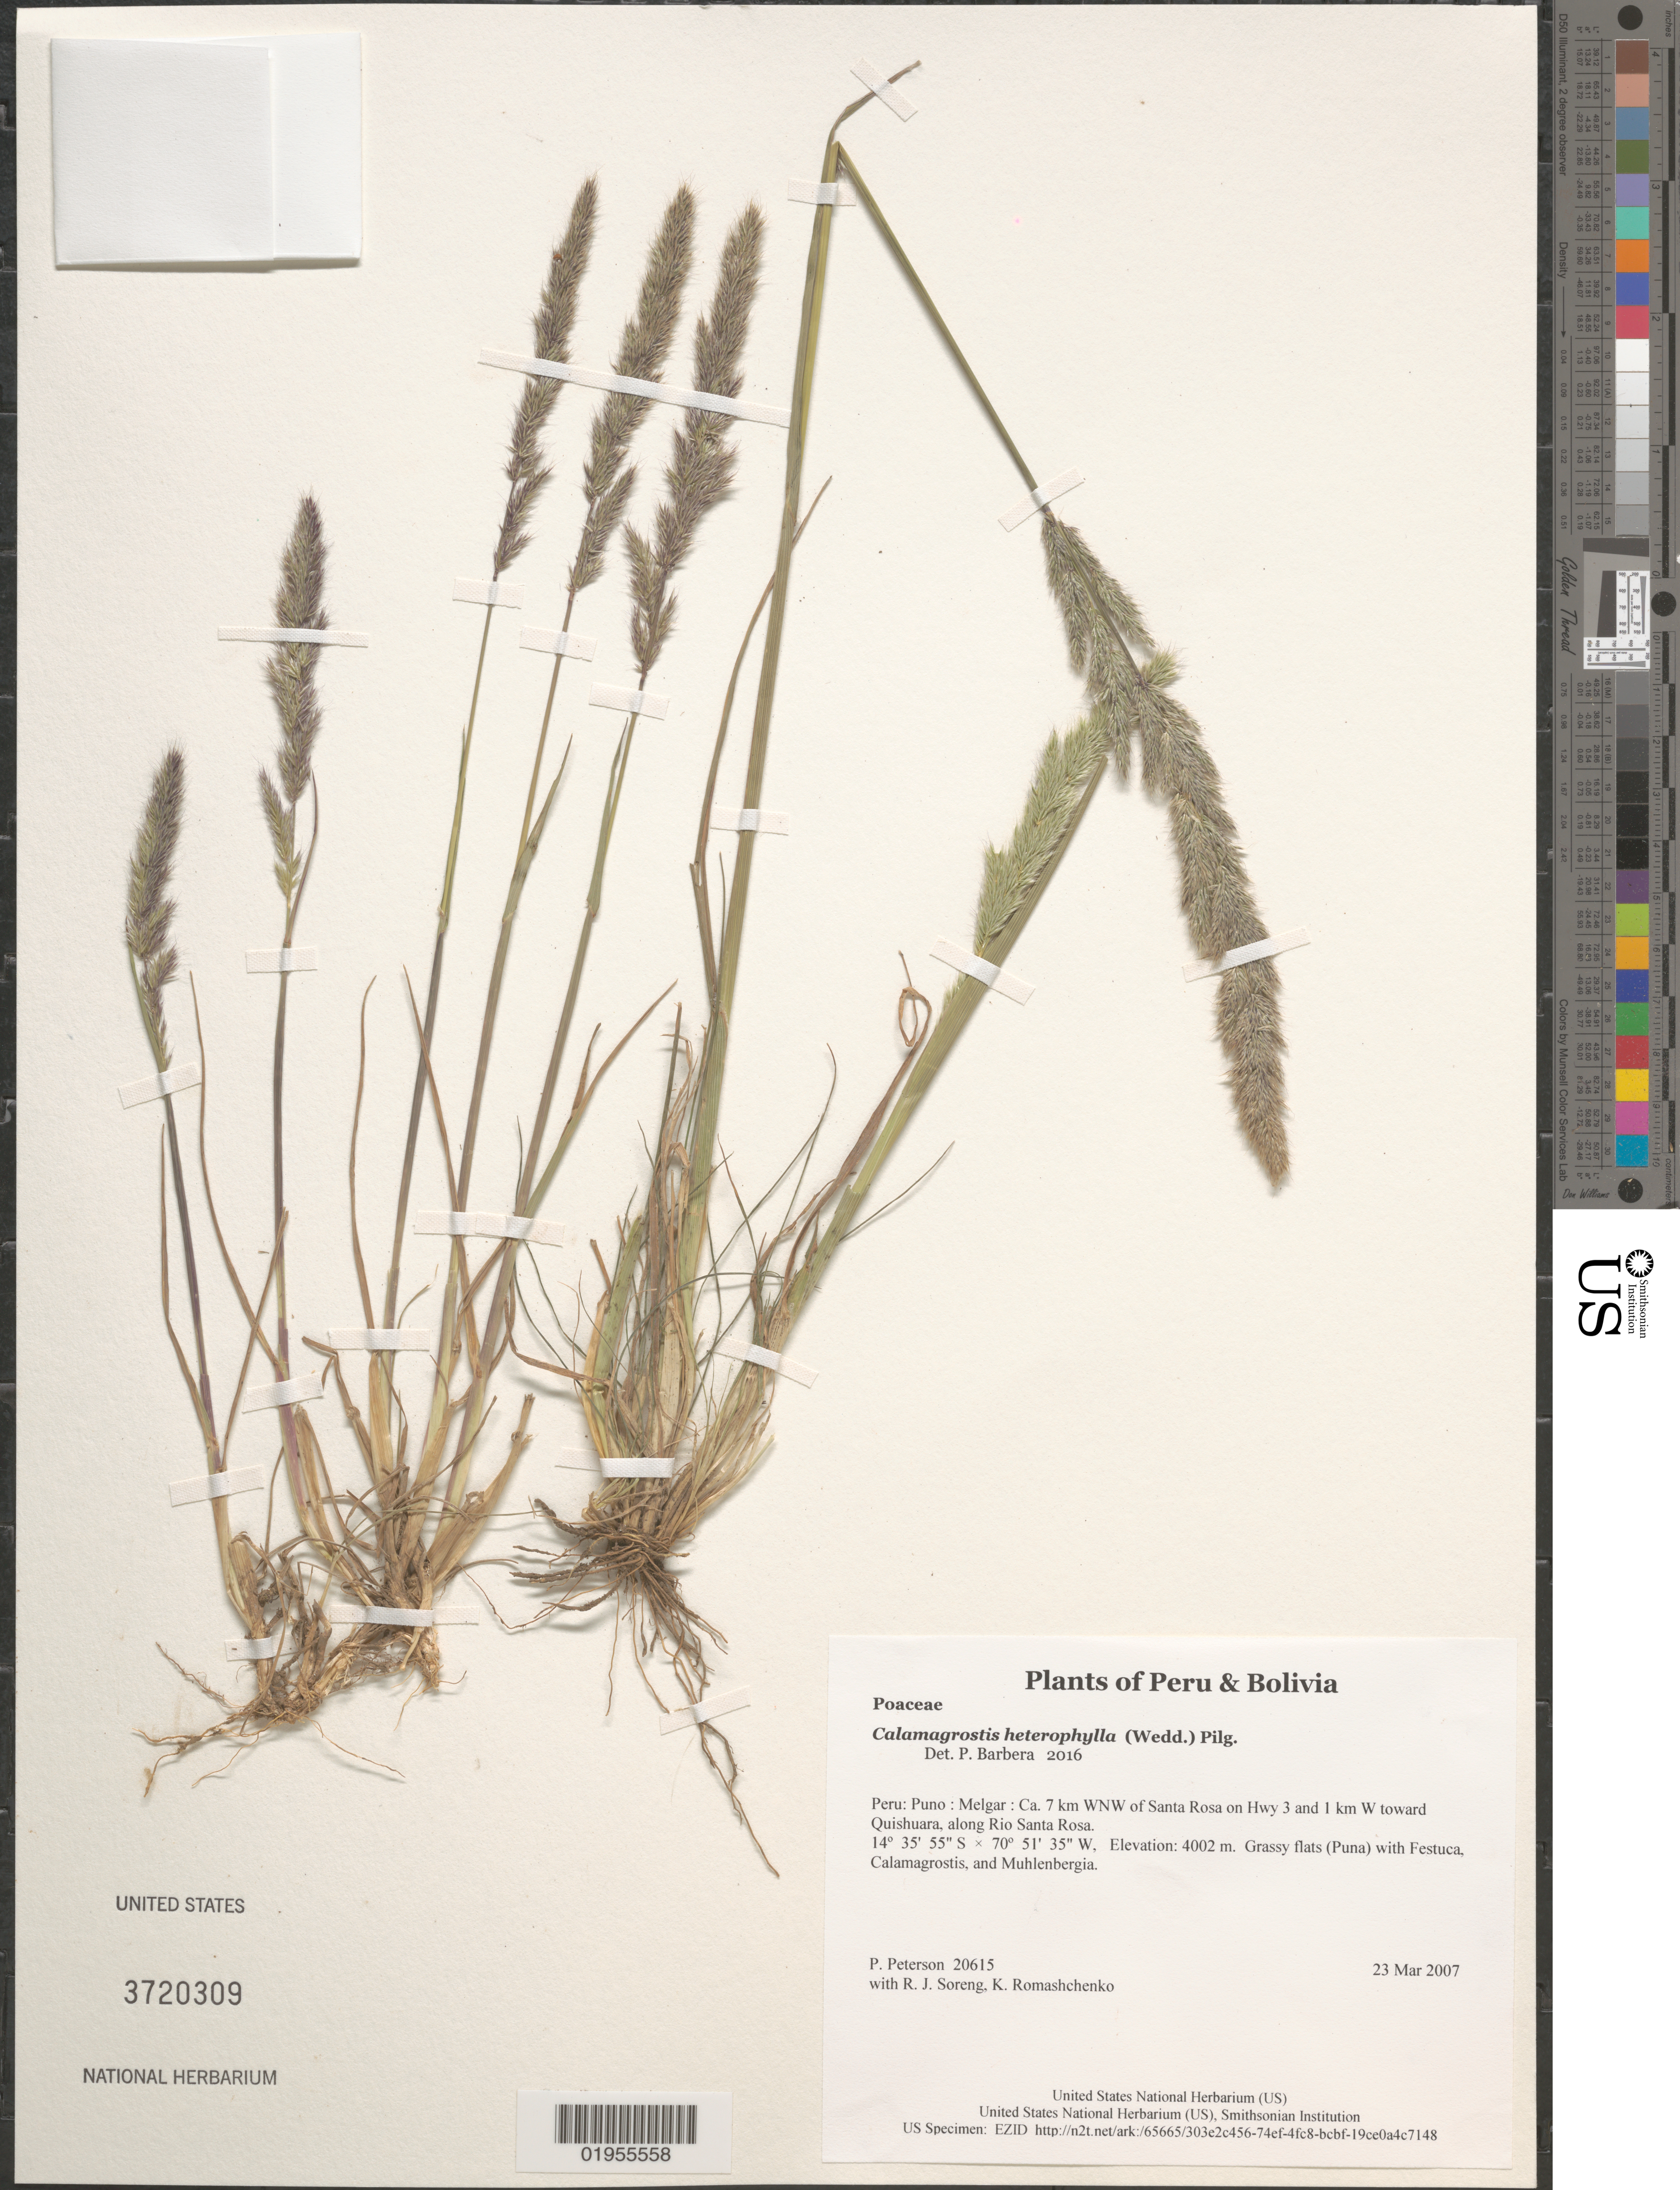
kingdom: Plantae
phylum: Tracheophyta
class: Liliopsida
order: Poales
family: Poaceae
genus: Calamagrostis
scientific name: Calamagrostis heterophylla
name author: (Wedd.) Pilg.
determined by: Barberá, P.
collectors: P. M. Peterson, R. J. Soreng & K. Romashchenko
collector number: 20615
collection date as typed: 23 Mar 2007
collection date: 2007-03-23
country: Peru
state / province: Puno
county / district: Melgar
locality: Ca. 7 km WNW of Santa Rosa on Hwy 3 and 1 km W toward Quishuara, along Rio Santa Rosa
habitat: Grassy flats (Puna) with Festuca, Calamagrostis, and Muhlenbergia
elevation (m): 4002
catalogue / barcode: US 3720309